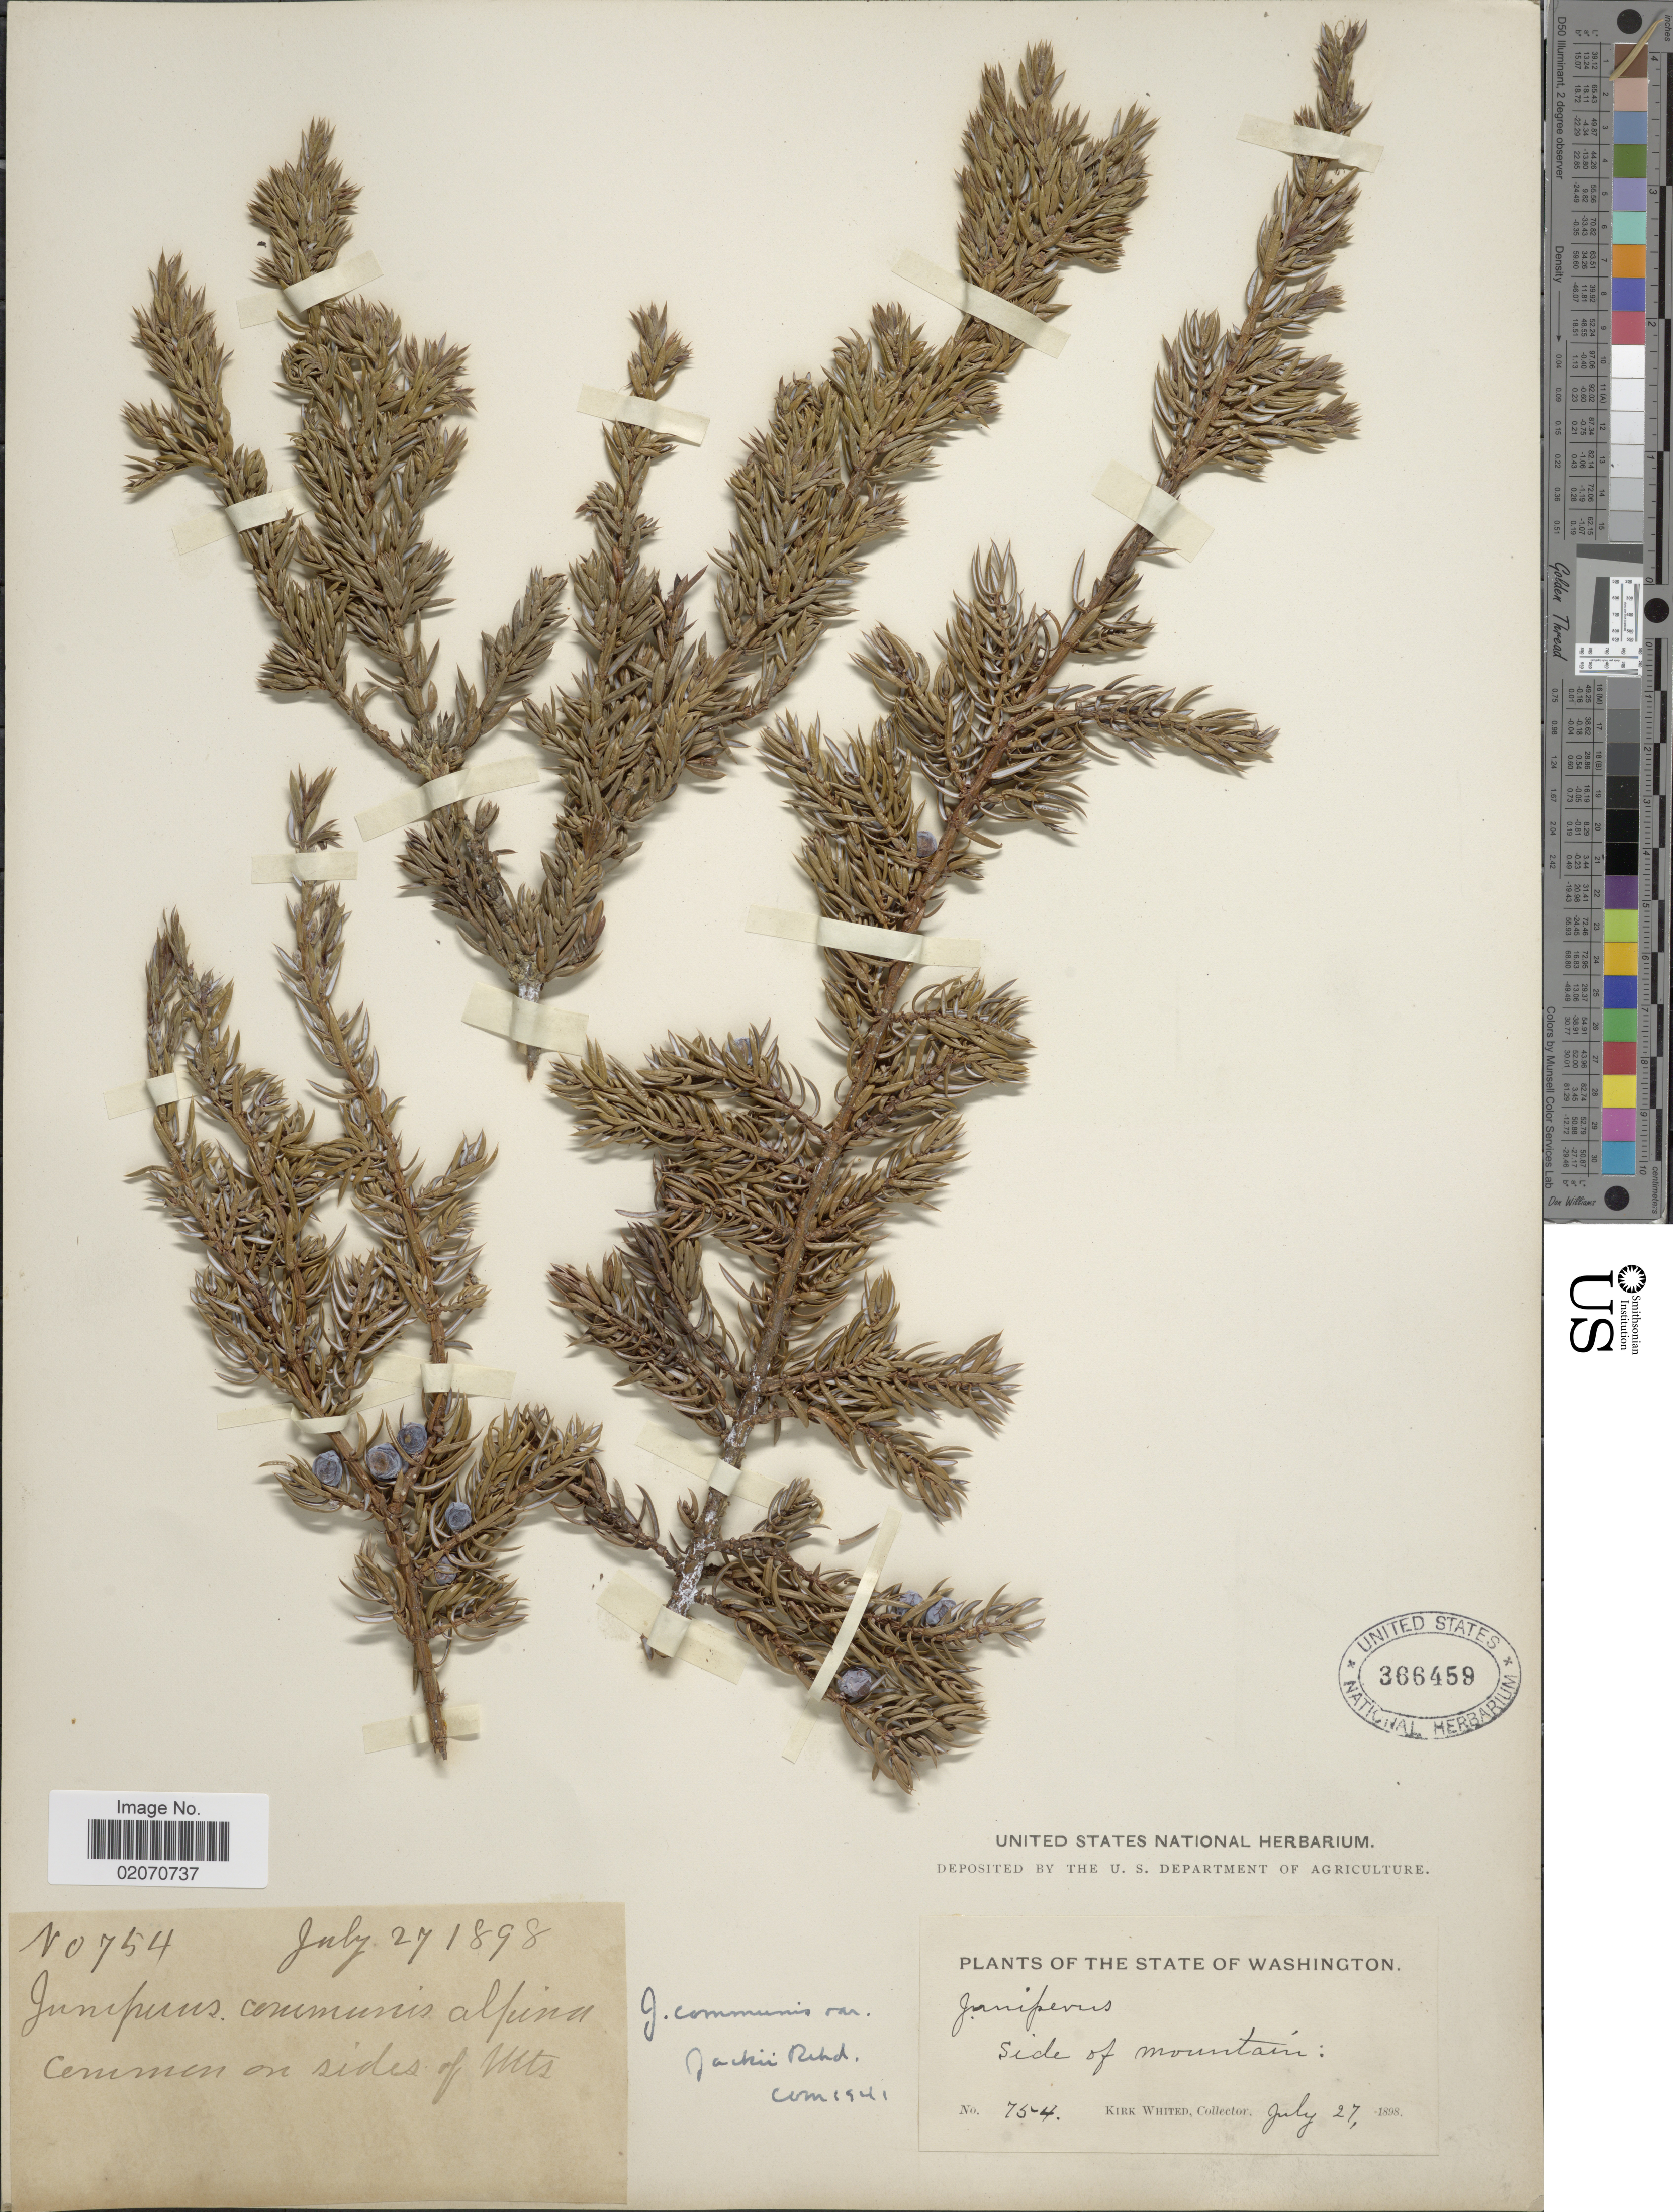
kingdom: Plantae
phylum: Tracheophyta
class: Pinopsida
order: Pinales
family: Cupressaceae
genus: Juniperus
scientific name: Juniperus communis var. jackii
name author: Rehder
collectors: K. Whited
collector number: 754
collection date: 1898-07-27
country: United States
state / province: Washington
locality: Side of Mountain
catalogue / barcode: US 366458